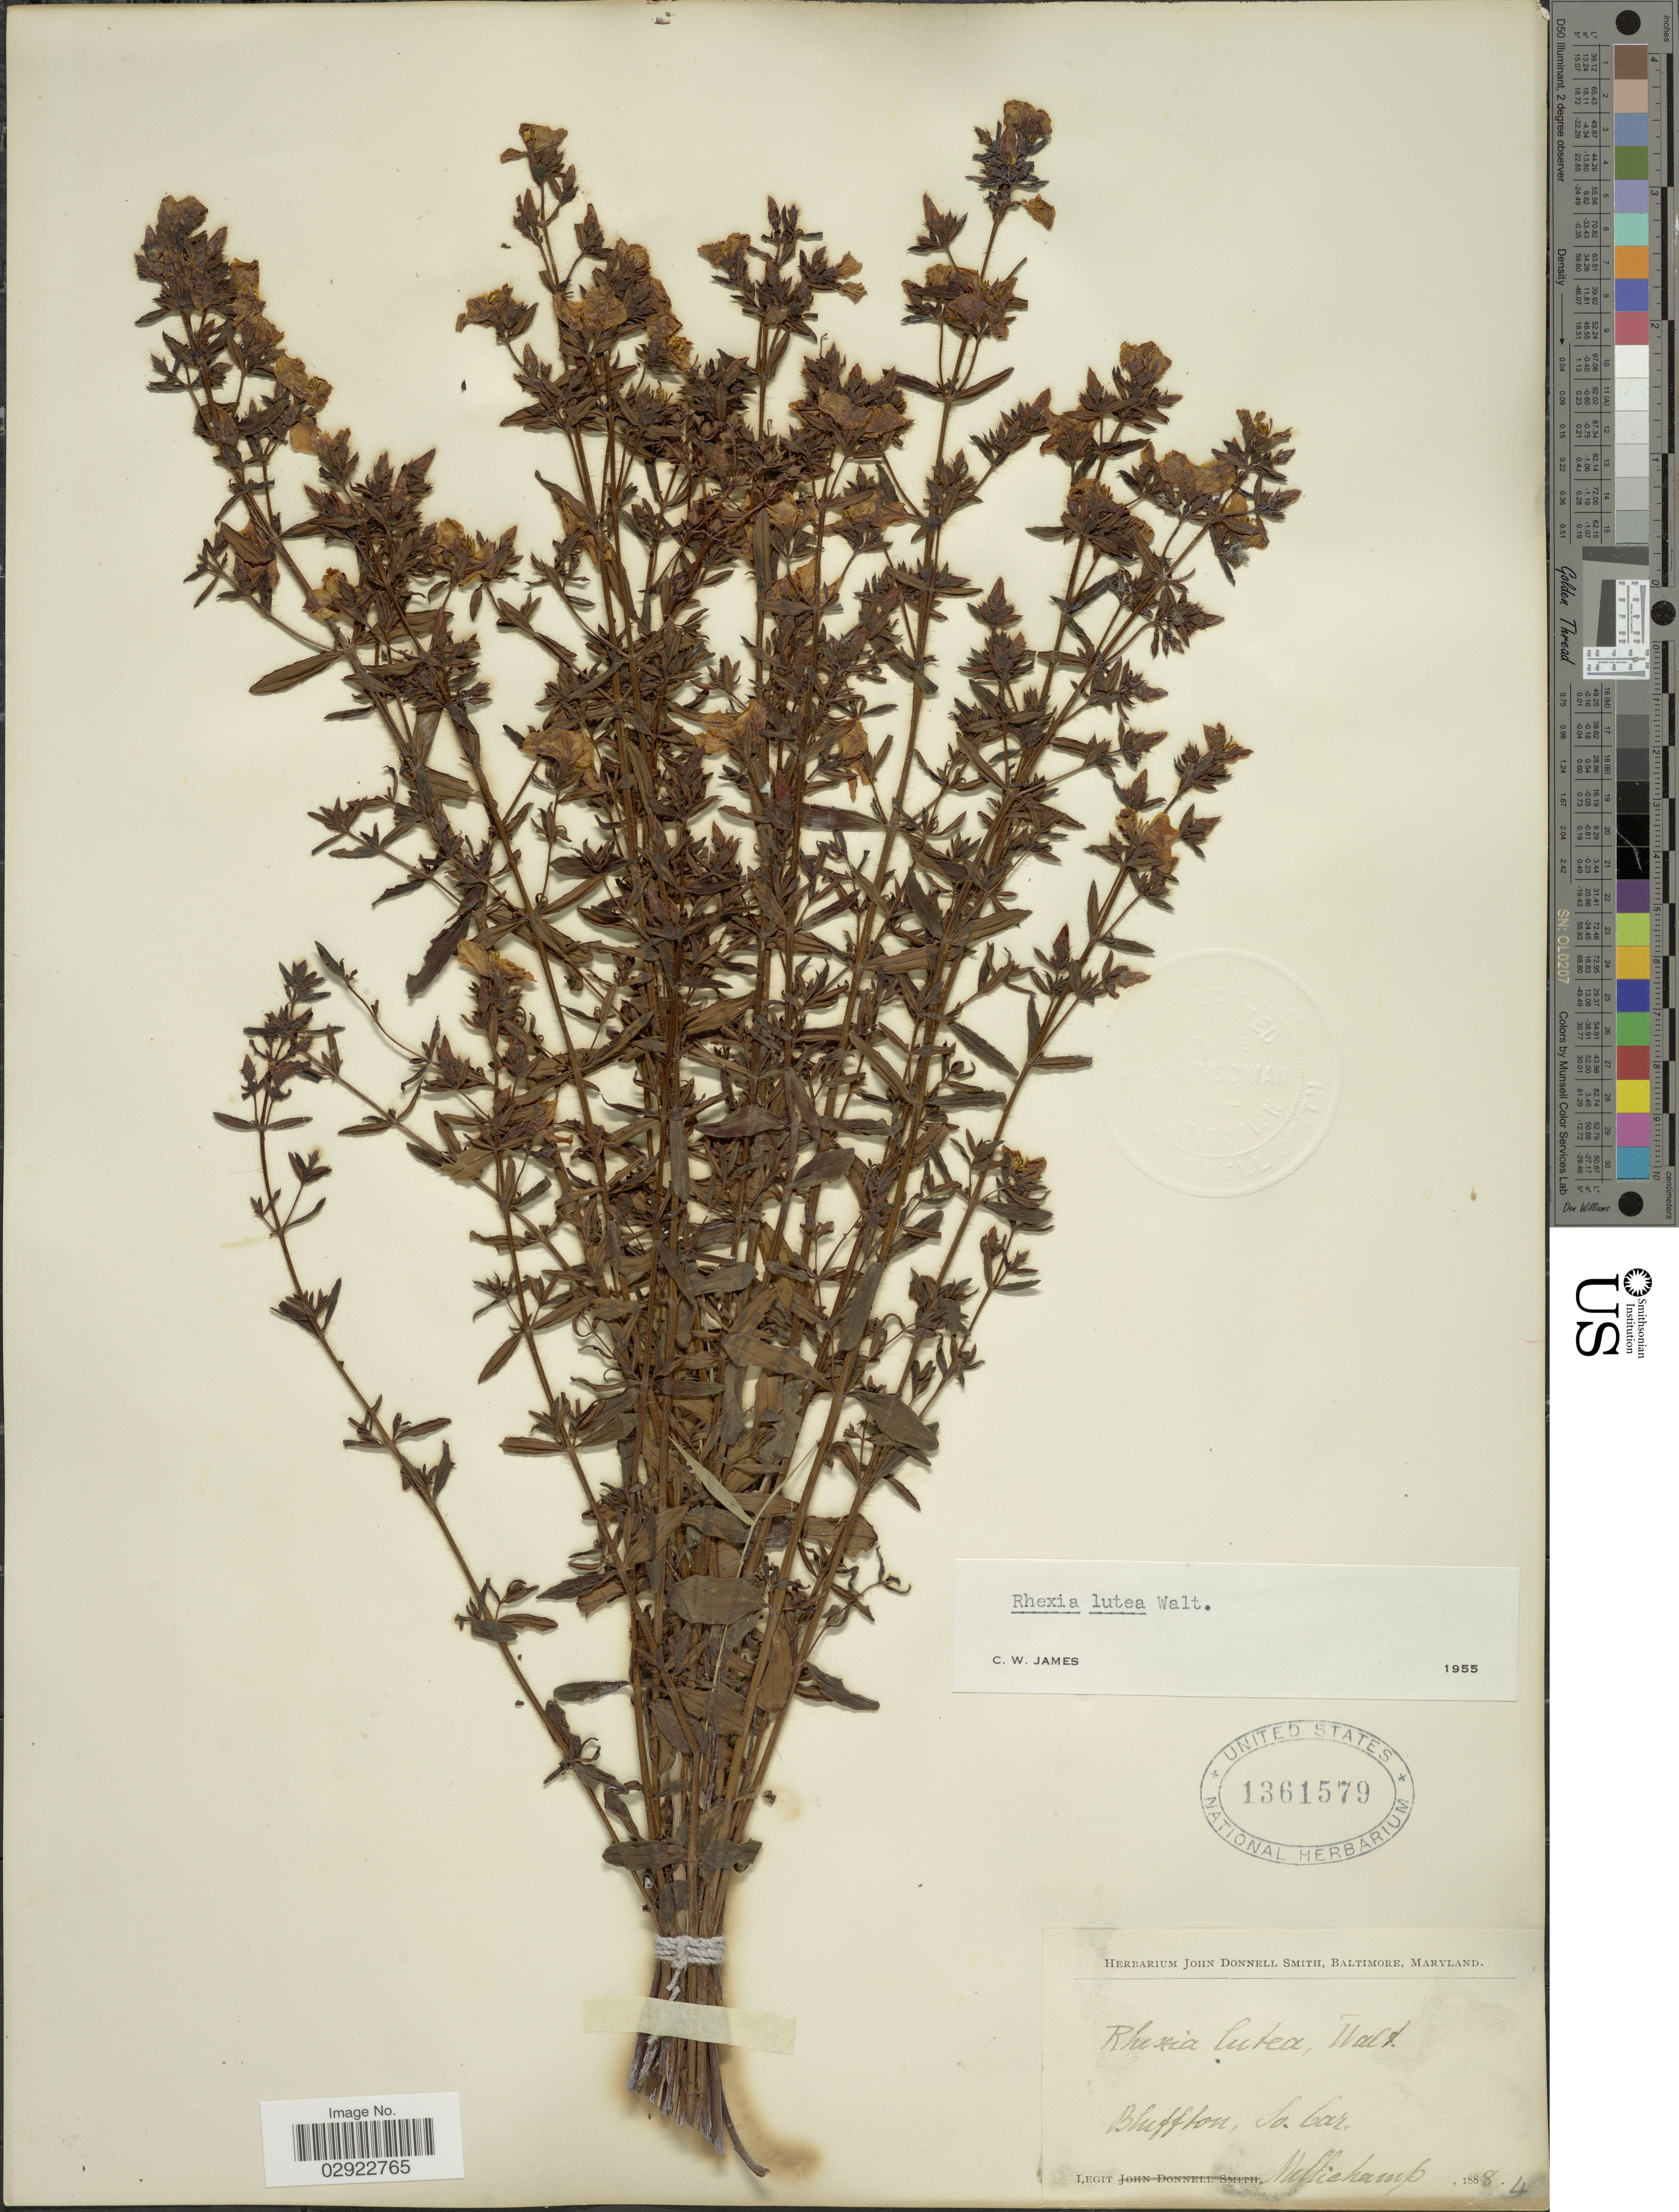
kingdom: Plantae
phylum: Tracheophyta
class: Magnoliopsida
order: Myrtales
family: Melastomataceae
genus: Rhexia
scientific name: Rhexia lutea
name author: Walter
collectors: -. Mellichamp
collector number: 4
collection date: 1888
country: United States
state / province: South Carolina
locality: Bluffton.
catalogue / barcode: US 1361579